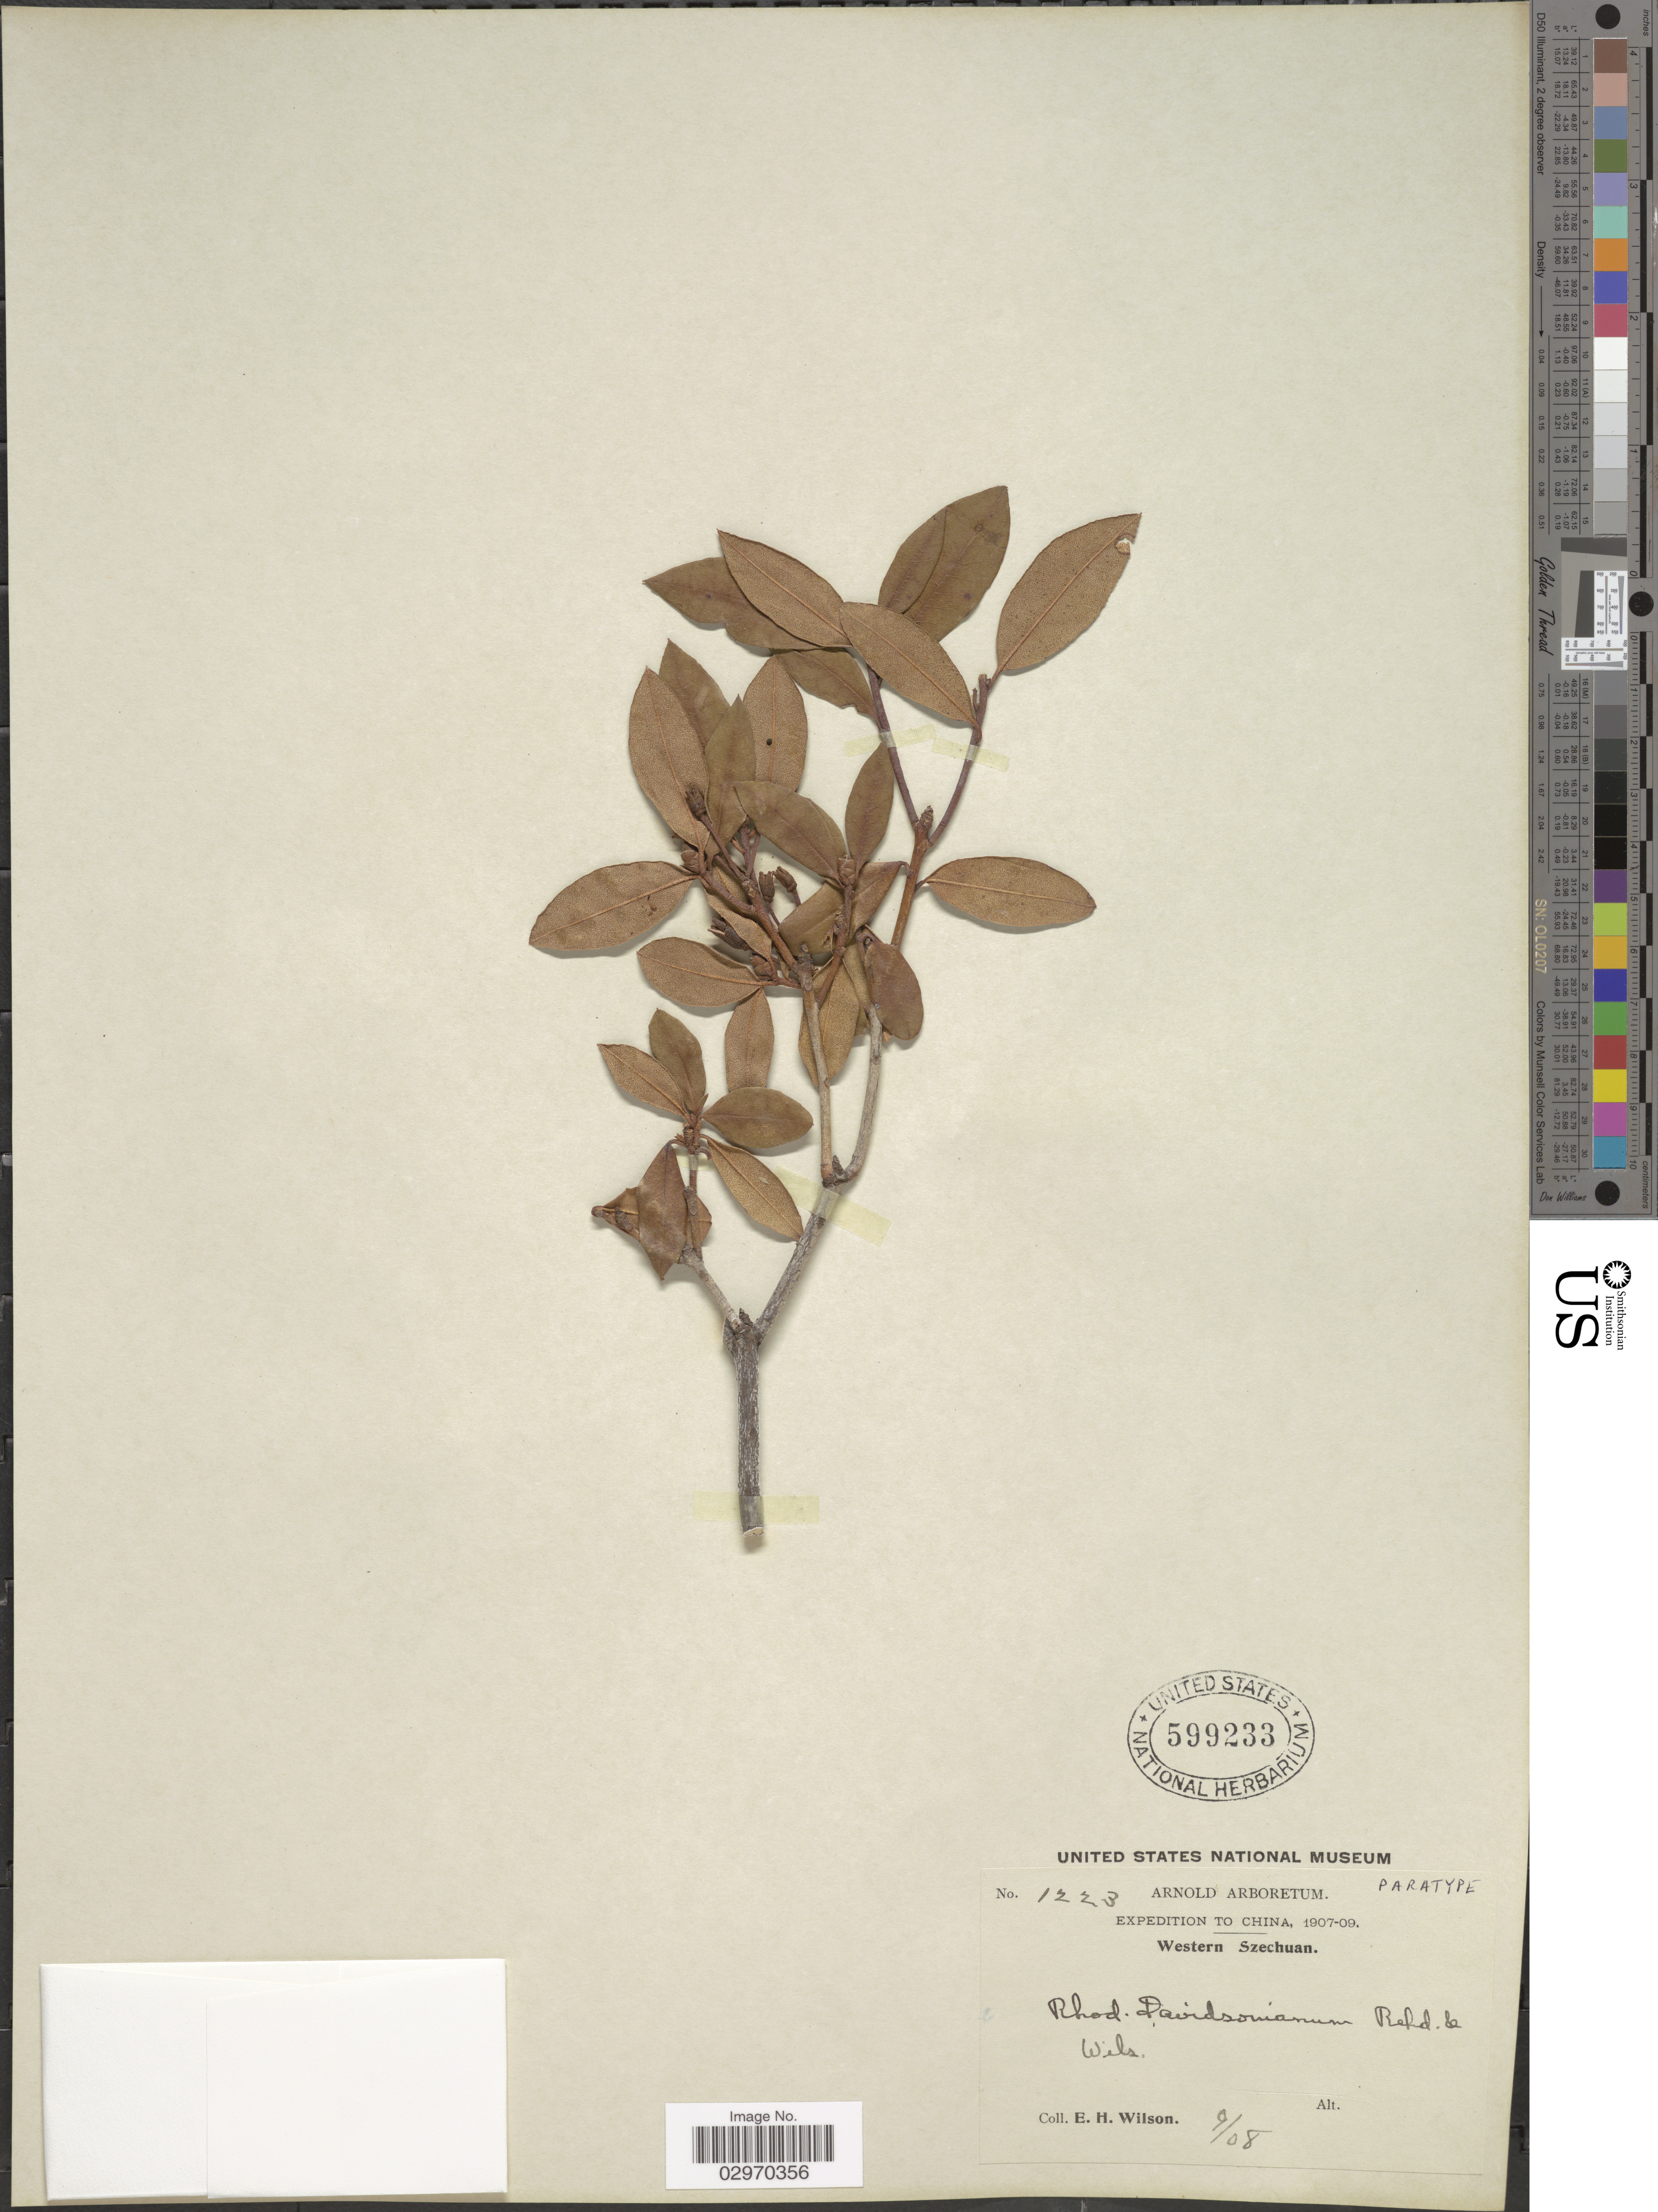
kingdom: Plantae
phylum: Tracheophyta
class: Magnoliopsida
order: Ericales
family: Ericaceae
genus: Rhododendron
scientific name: Rhododendron davidsonianum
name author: Rehder & E.H. Wilson in Sarg.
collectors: E. Wilson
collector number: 1223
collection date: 1908-09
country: China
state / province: Sichuan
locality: Western Szechuan.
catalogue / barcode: US 599233